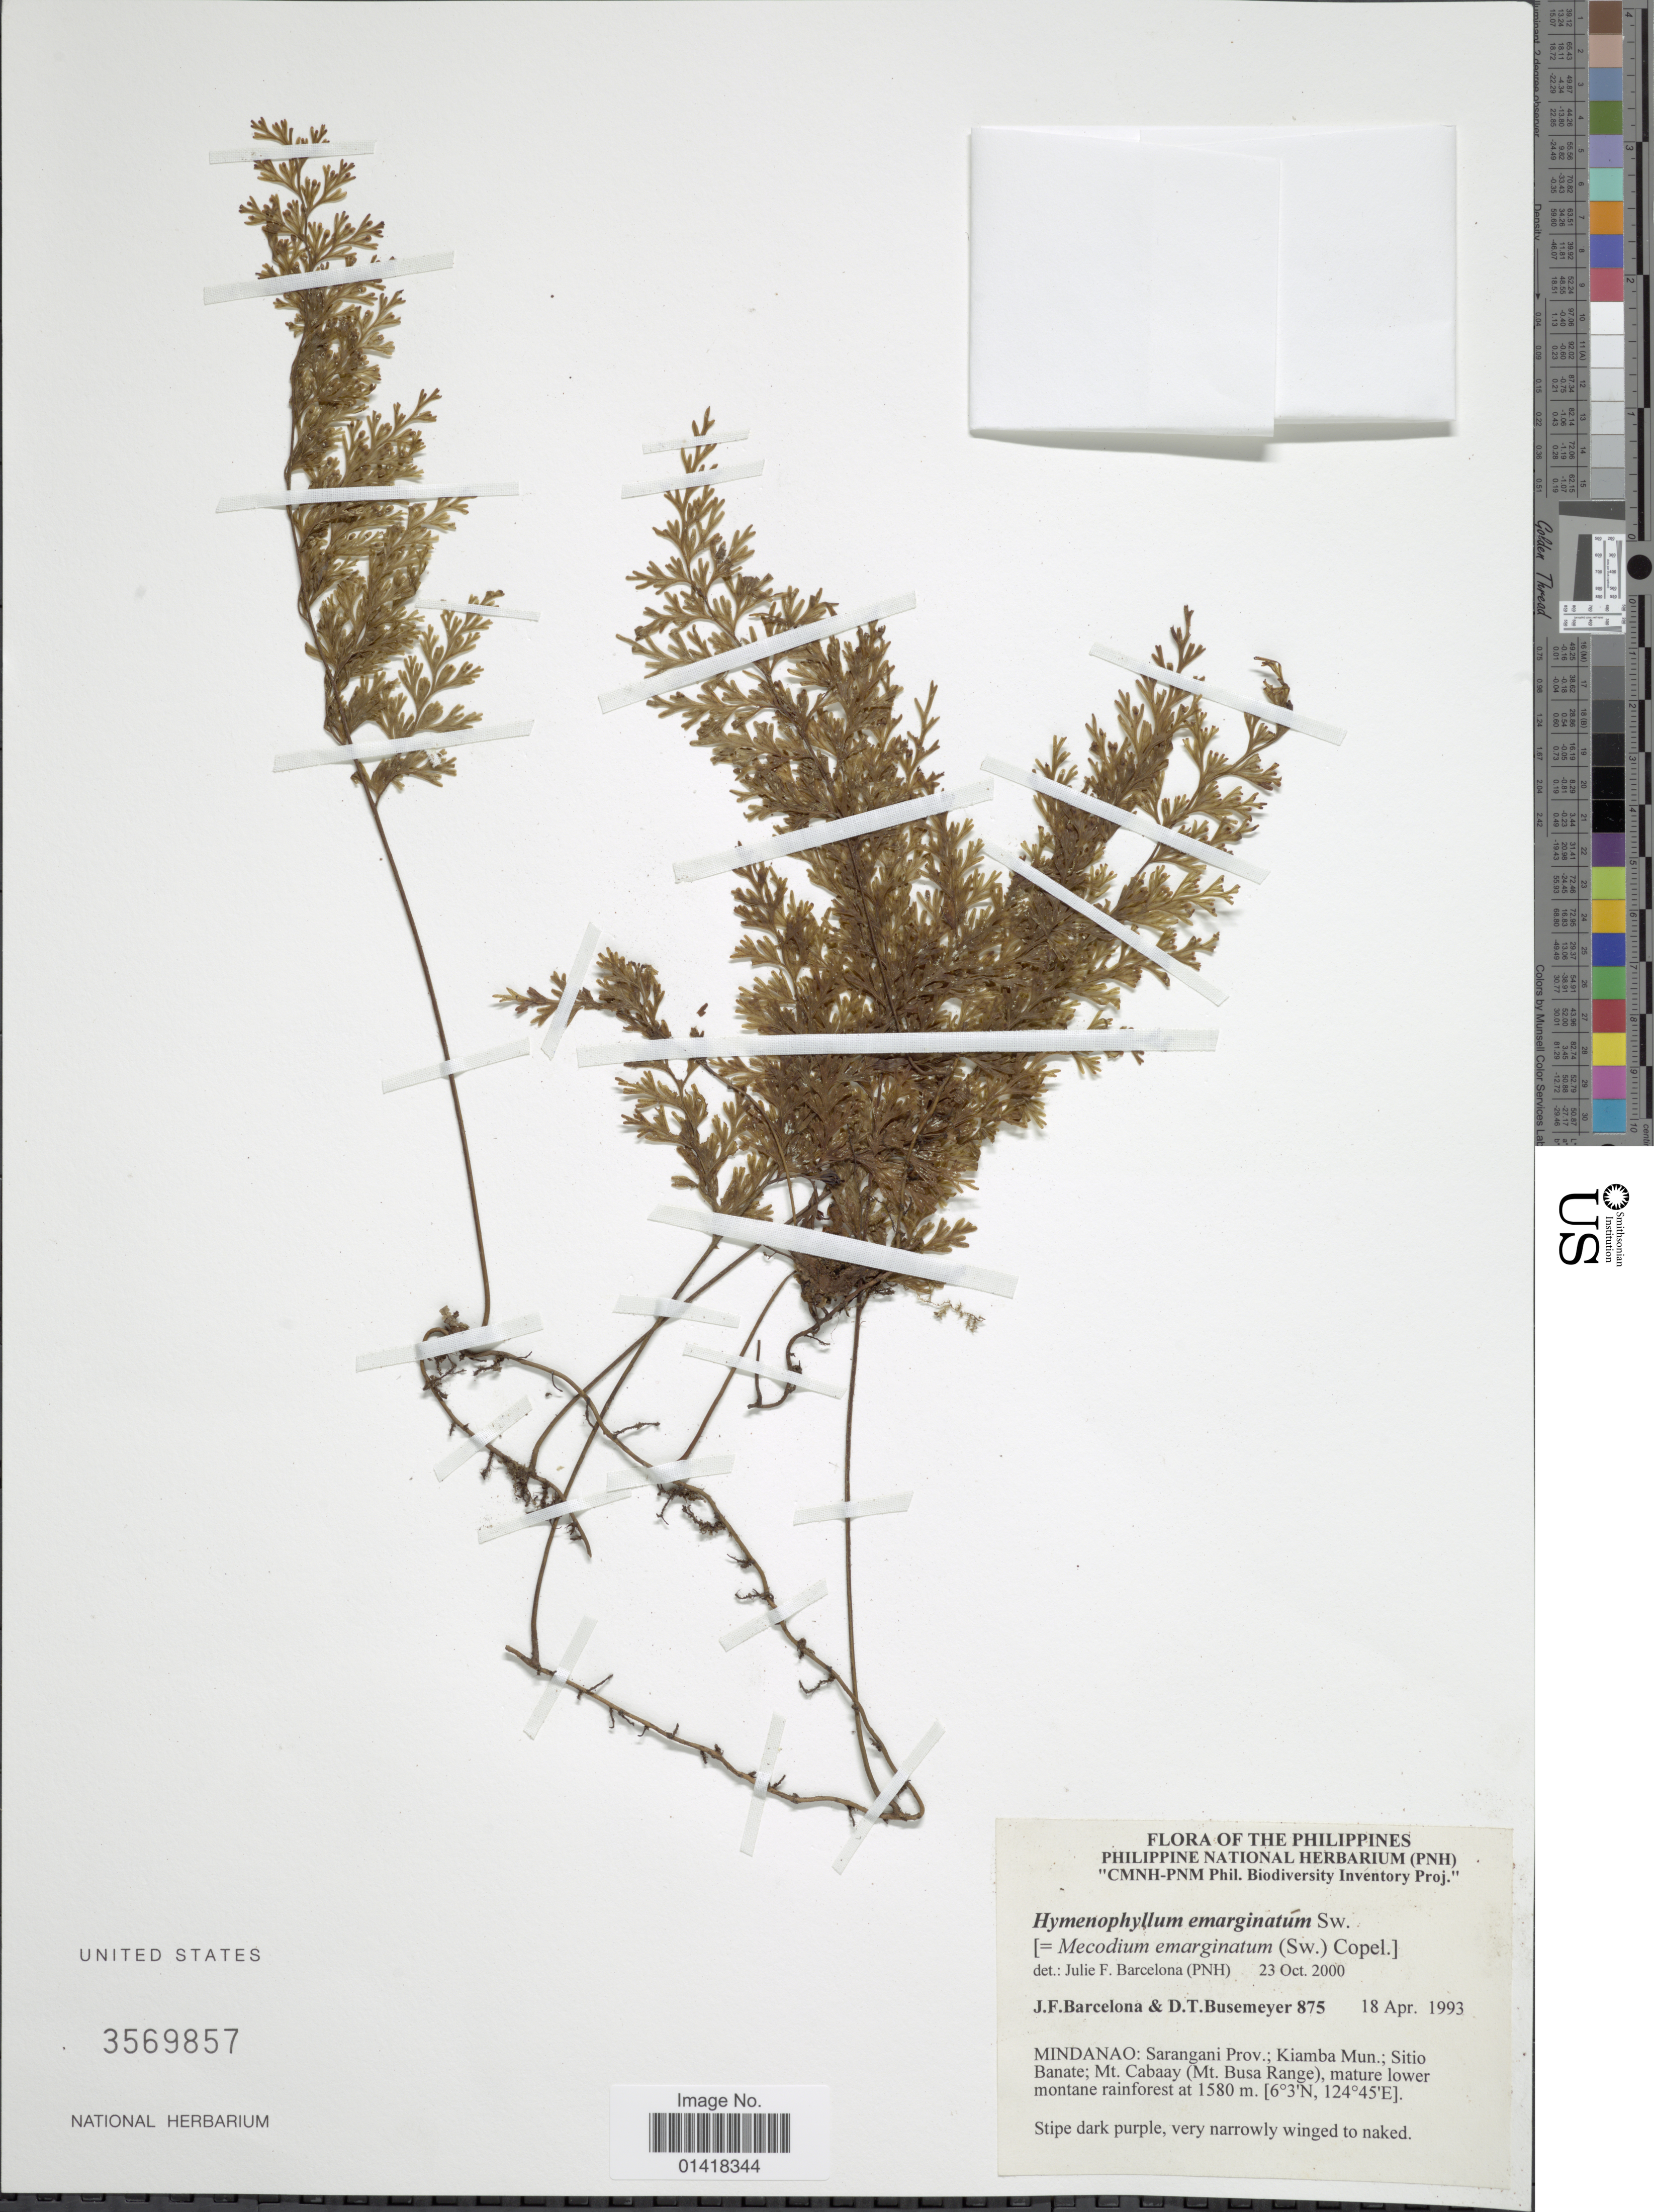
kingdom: Plantae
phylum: Tracheophyta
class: Polypodiopsida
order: Hymenophyllales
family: Hymenophyllaceae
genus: Hymenophyllum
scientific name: Hymenophyllum emarginatum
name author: Sw.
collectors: J. F. Barcelona & D. Busemeyer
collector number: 875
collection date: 1993-04-18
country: Philippines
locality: The philippines. Mindanao: Sarangani Prov. Kiamba Mun.: Sitio Banate; Mt. Cabaay (Mt. Busa Range), mature lower montane rainforest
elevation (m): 1580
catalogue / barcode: US 3569857